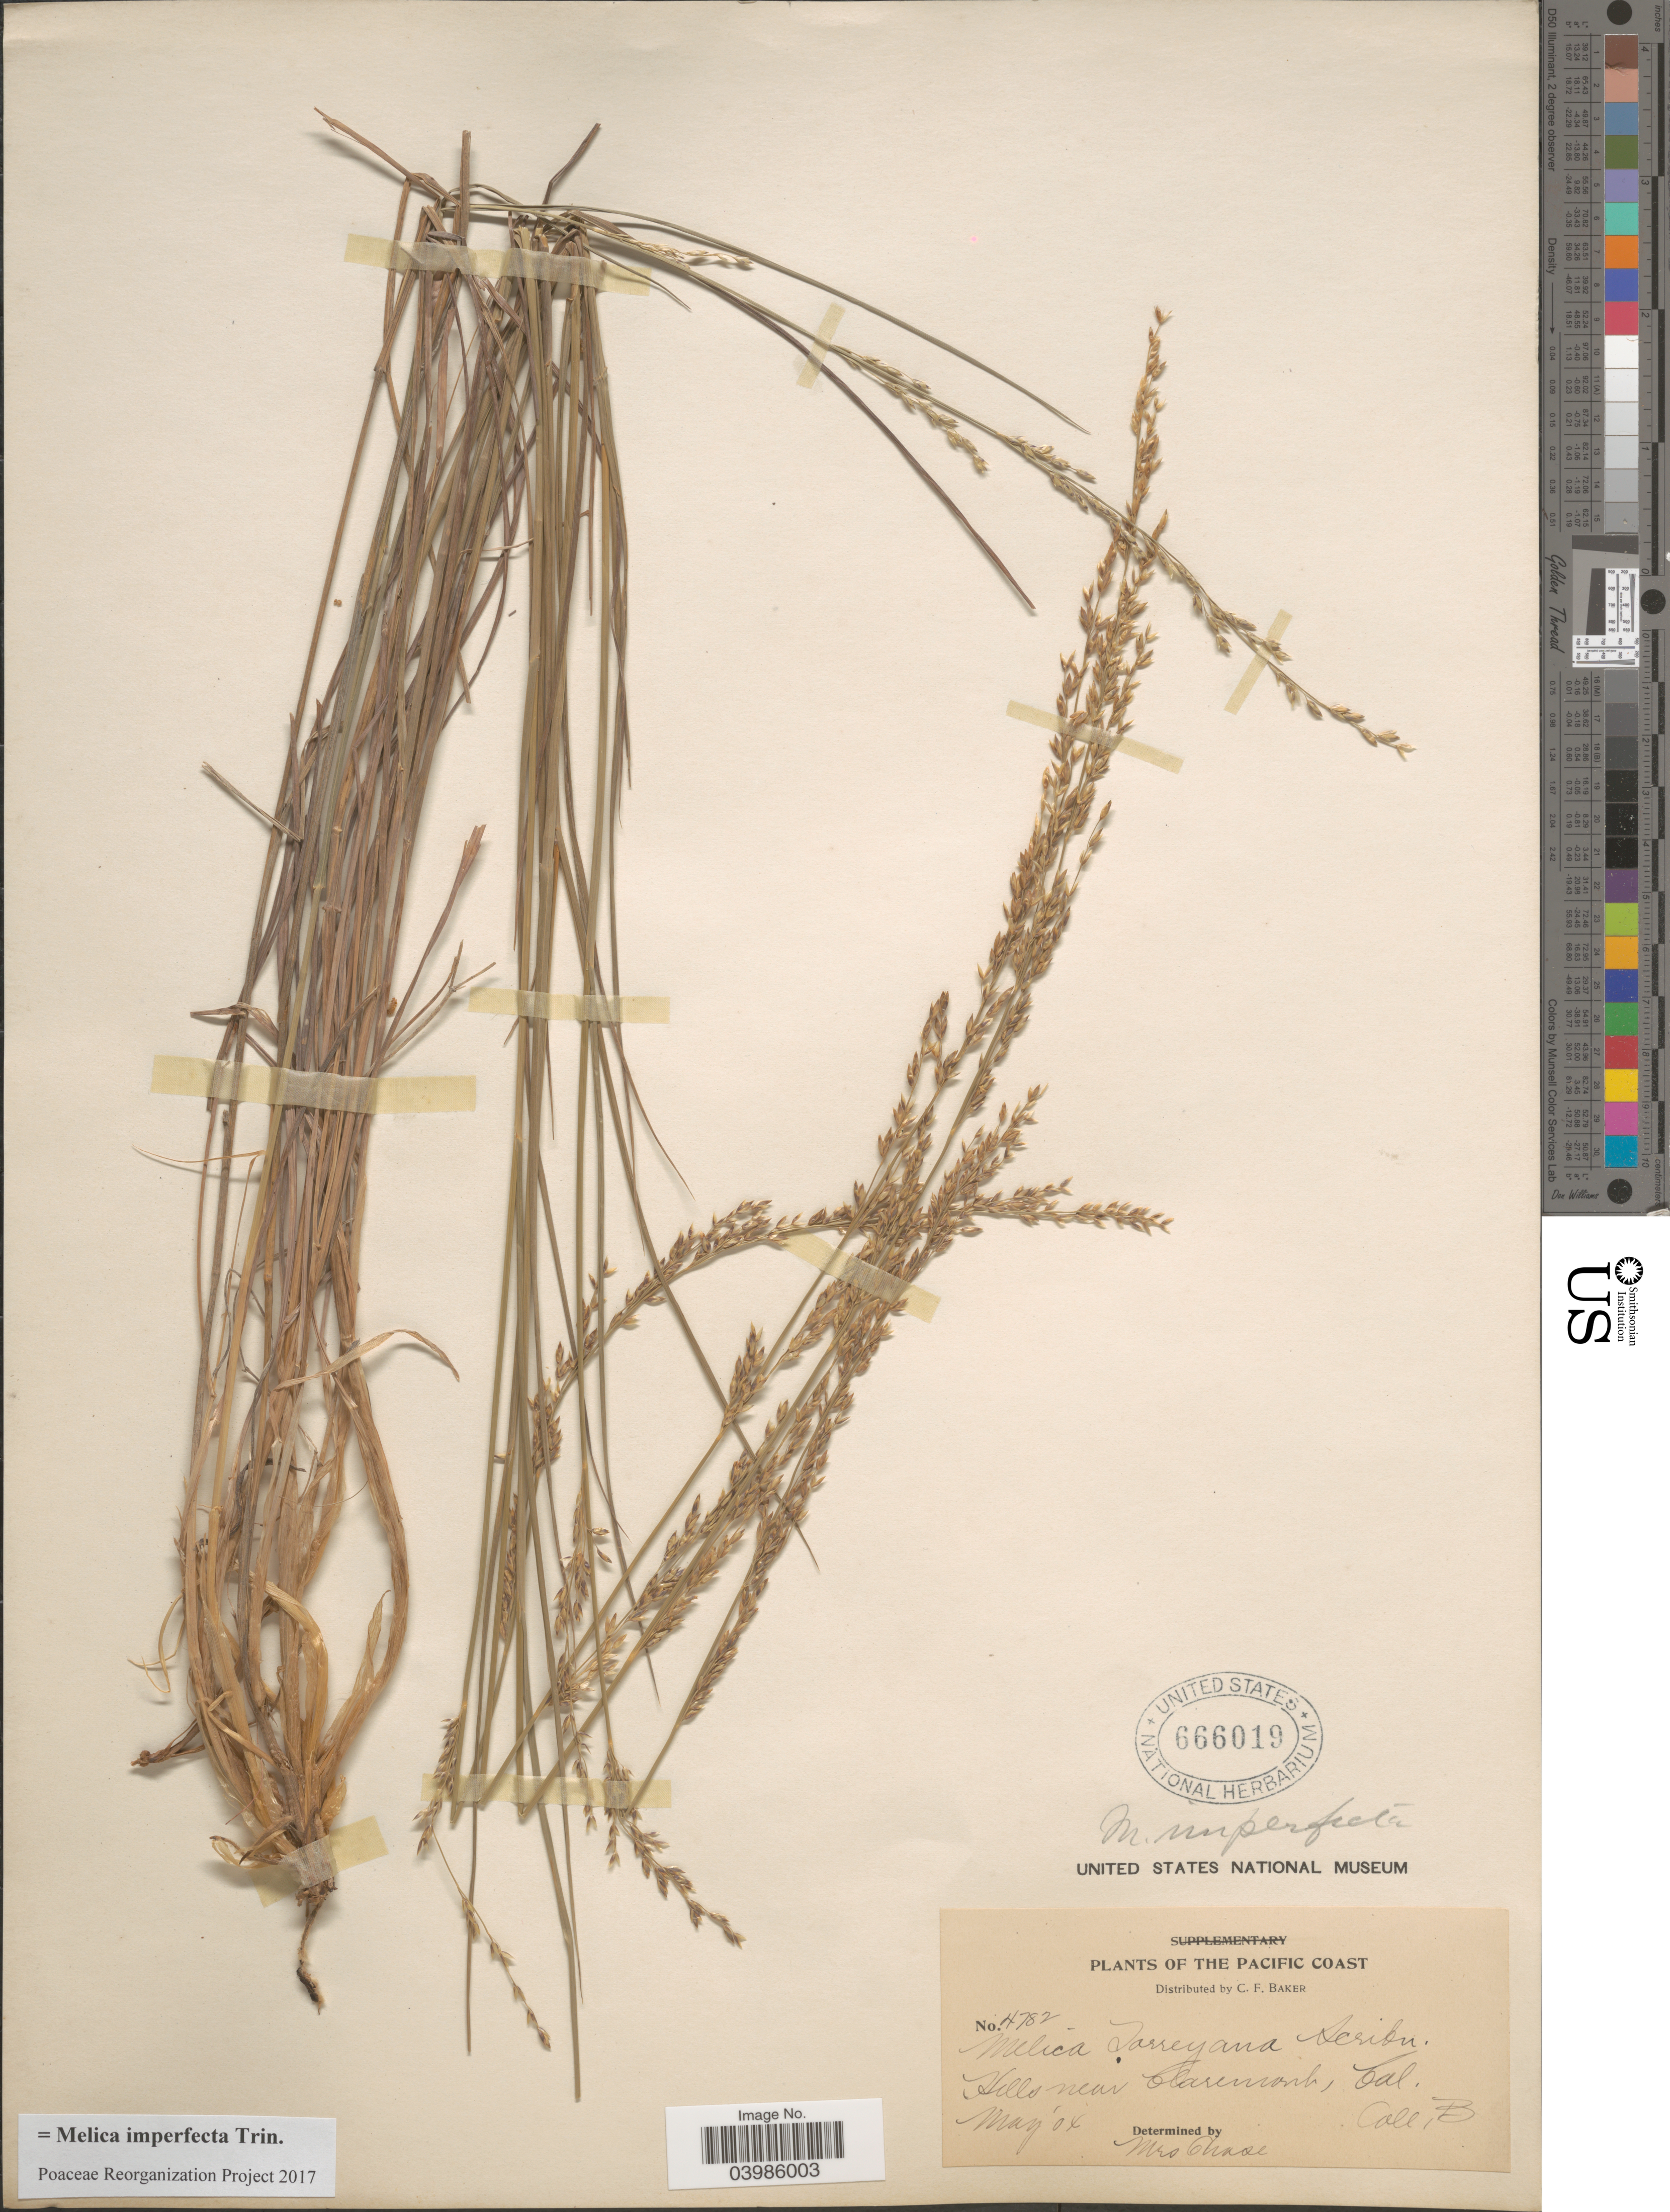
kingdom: Plantae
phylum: Tracheophyta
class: Liliopsida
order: Poales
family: Poaceae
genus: Melica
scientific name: Melica imperfecta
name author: Trin.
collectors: C. F. Baker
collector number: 4782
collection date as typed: Transcribed d/m/y: /5/4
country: United States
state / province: California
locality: The Pacific Coast. Hills near Claremont.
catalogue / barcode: US 666019